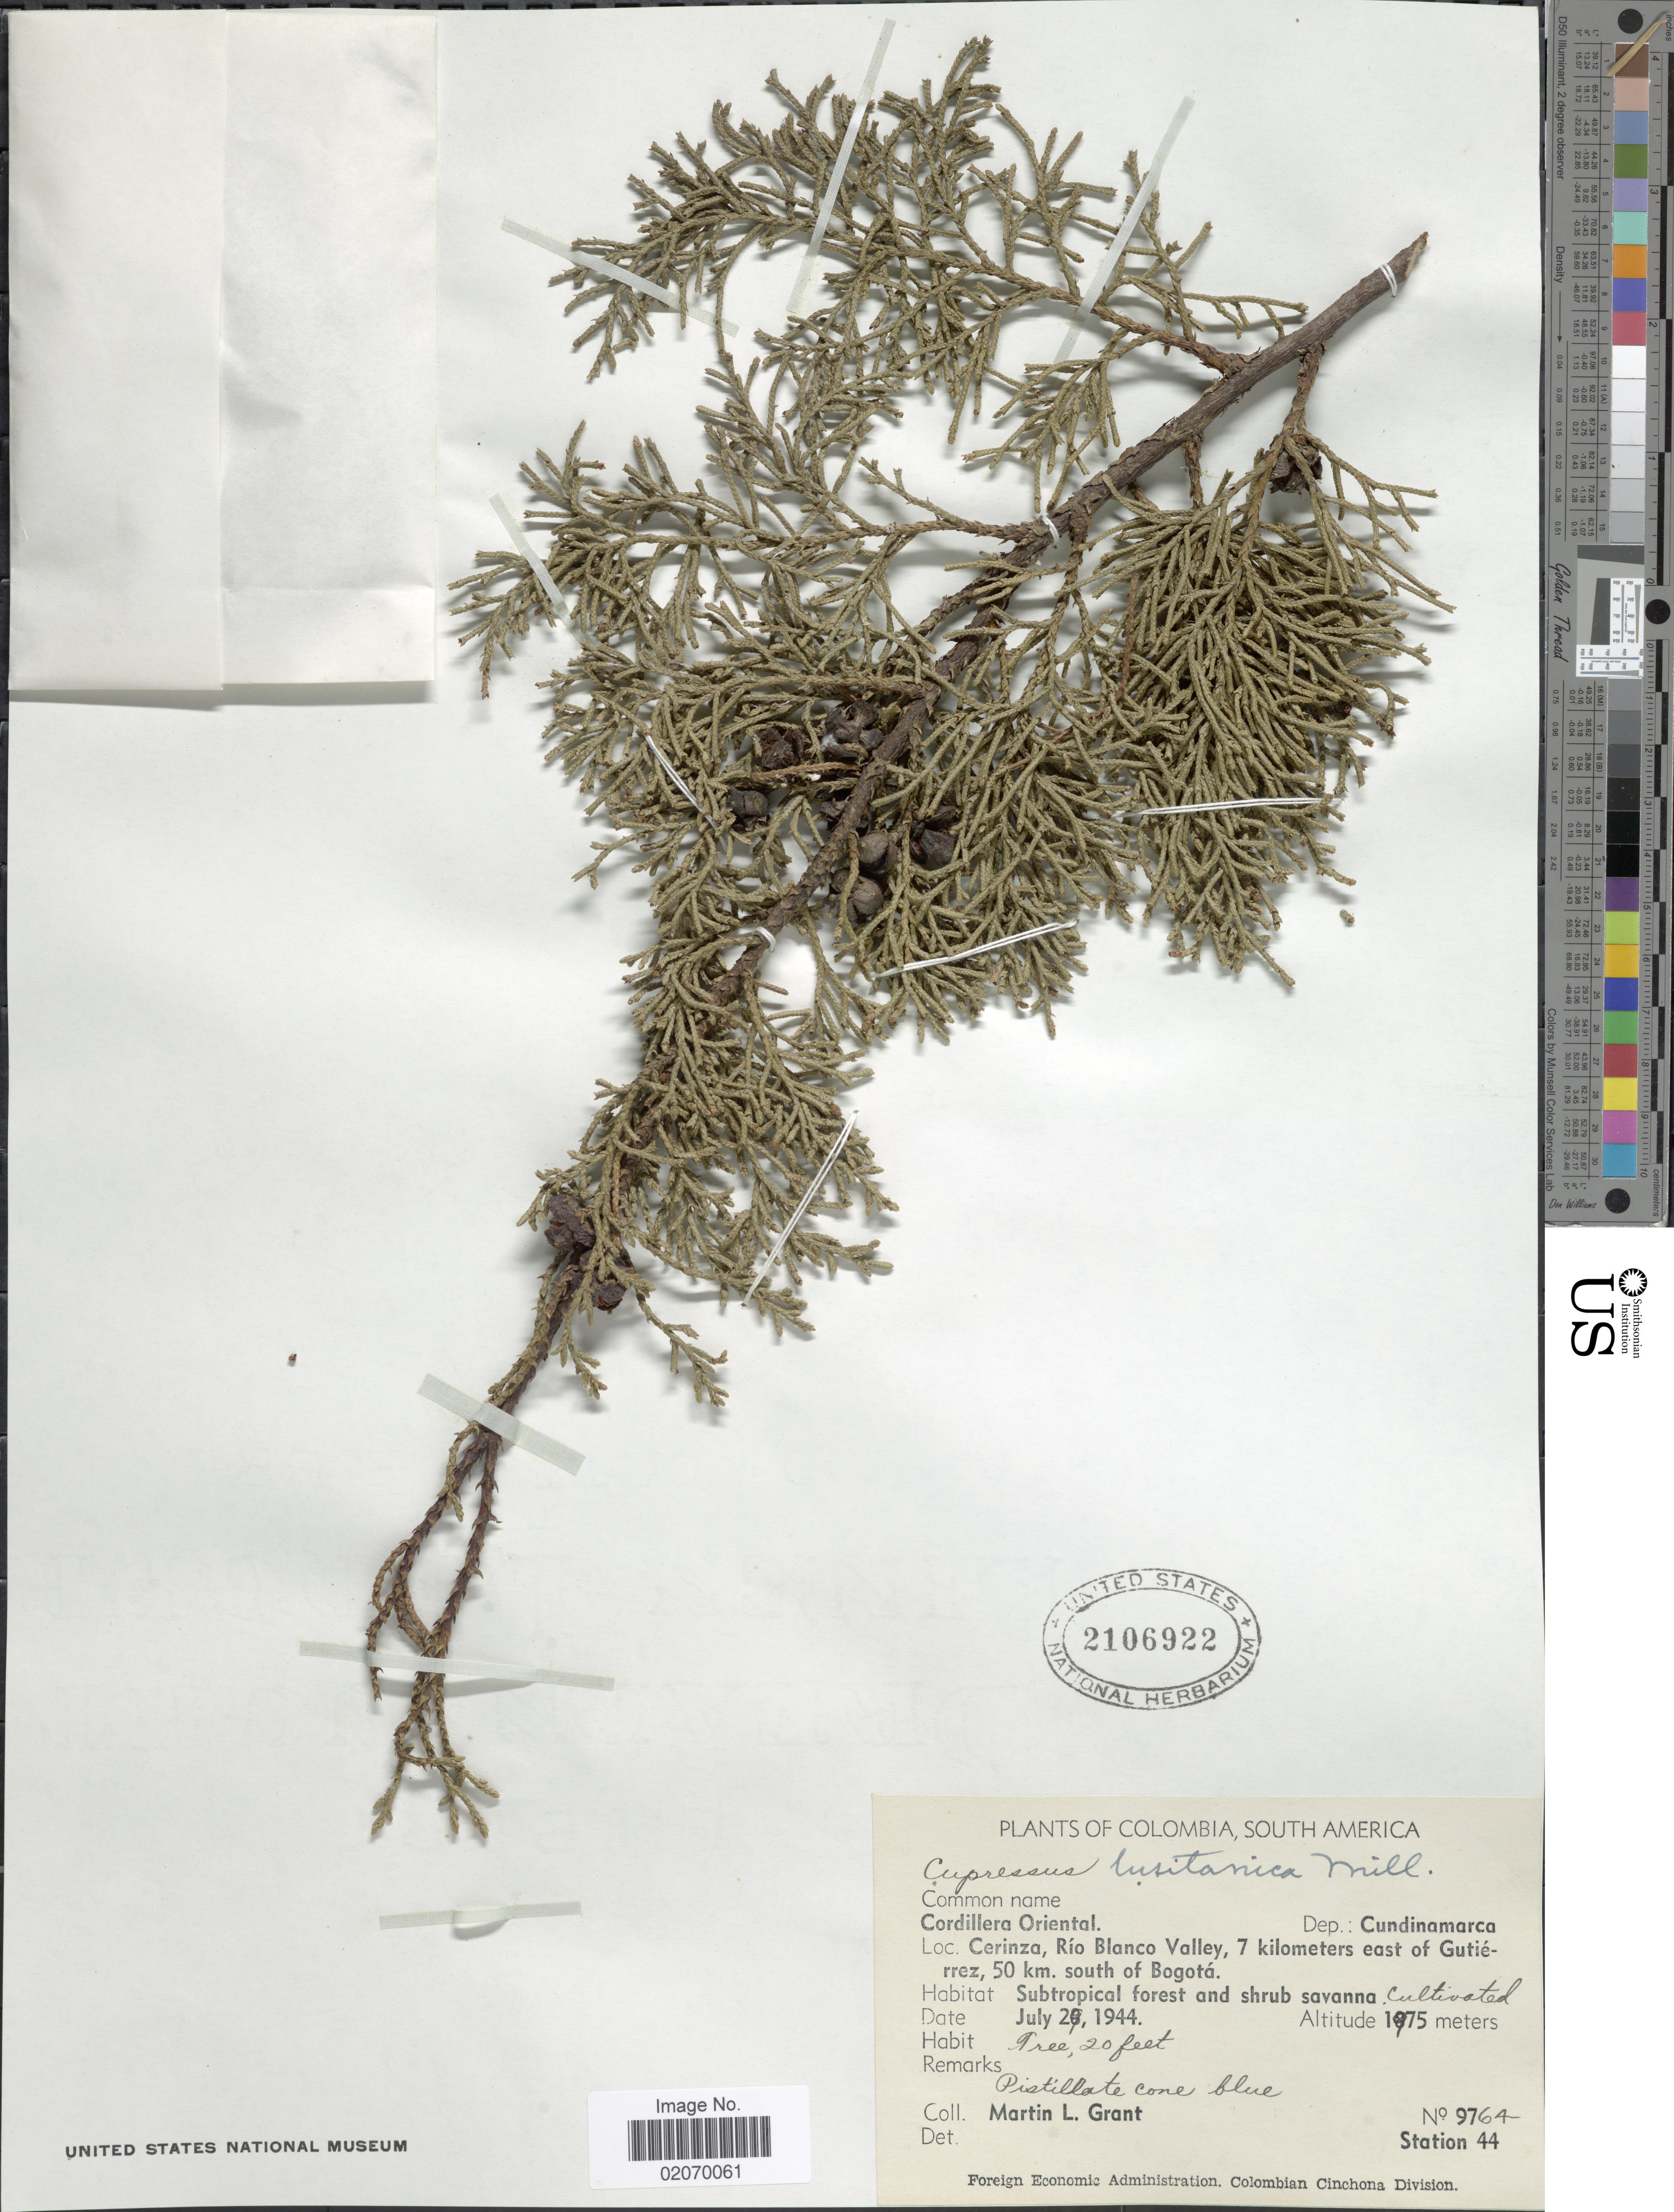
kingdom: Plantae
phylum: Tracheophyta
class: Pinopsida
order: Pinales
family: Cupressaceae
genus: Hesperocyparis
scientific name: Hesperocyparis lusitanica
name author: (Miller) Bartel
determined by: (US) Smithsonian Institution - National Museum of Natural History - Department of Botany (UNITED STATES)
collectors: M. L. Grant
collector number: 9764/44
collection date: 1944-07-27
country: Colombia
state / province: Cundinamarca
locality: Cordillera Oriental, Cerinza, Rio Blanco Valley, 7 kilometers east of Gutierrez, 50 km south of Bogota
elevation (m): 1975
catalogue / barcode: US 2106922